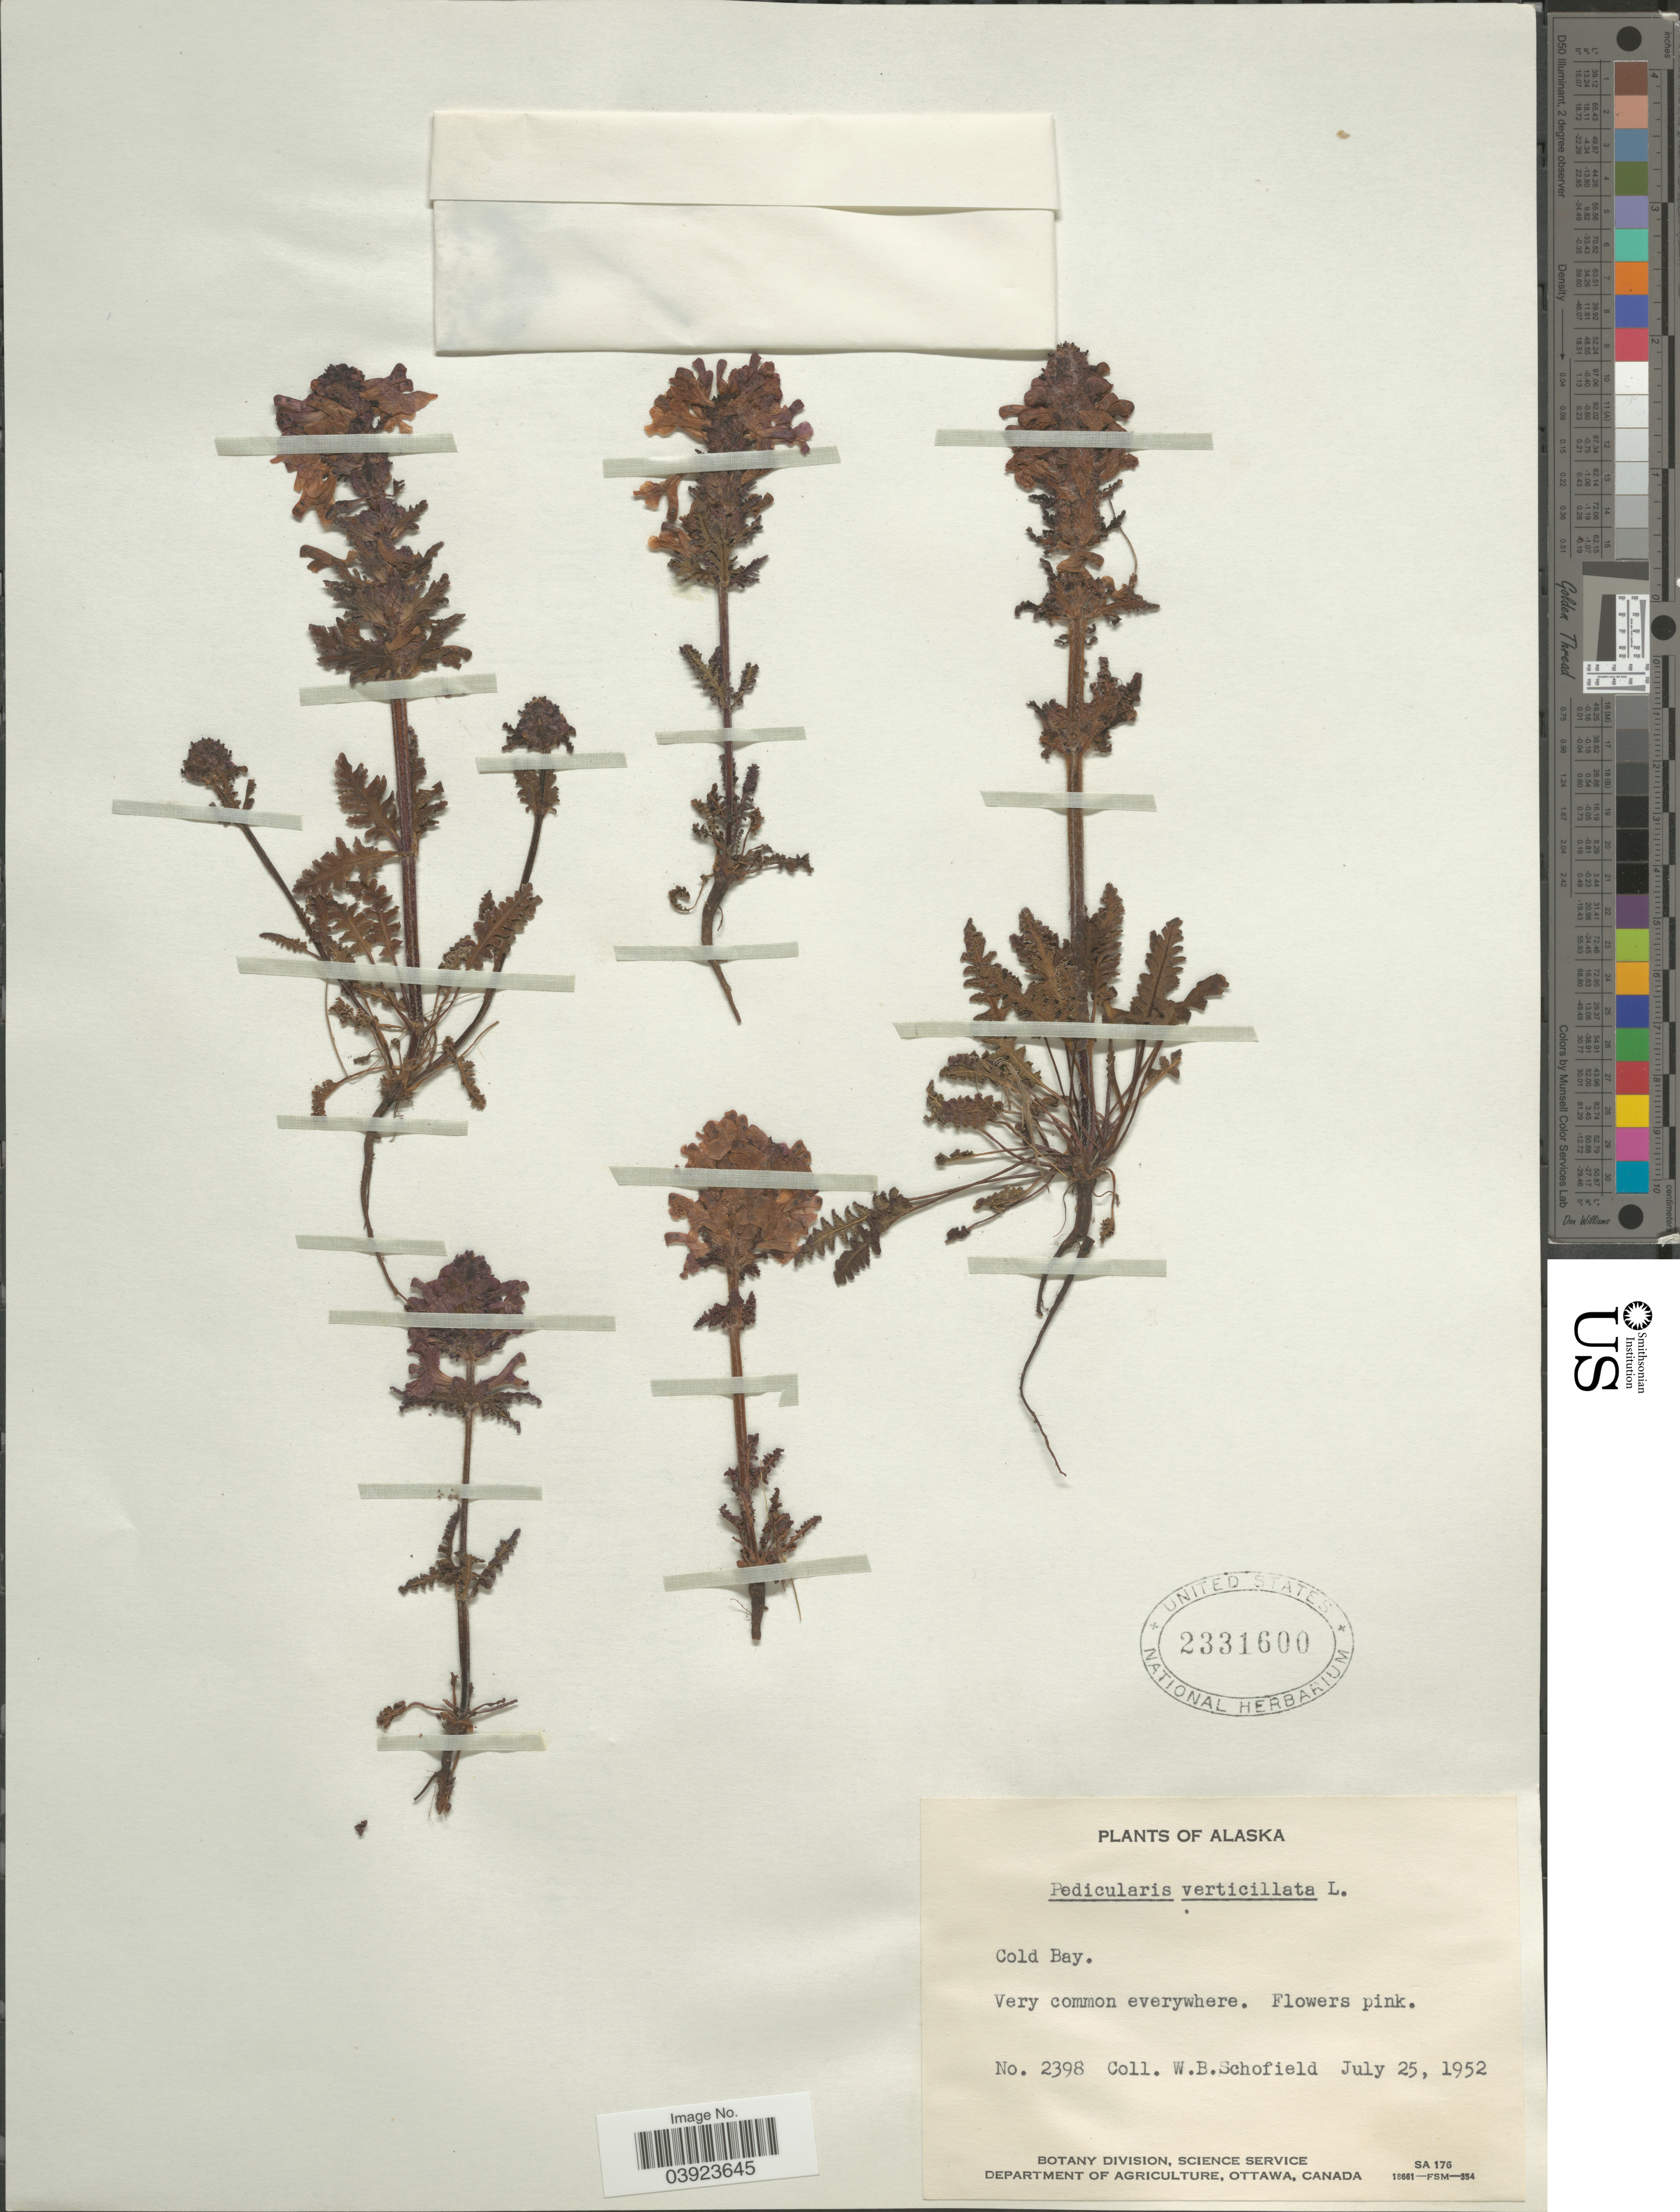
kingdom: Plantae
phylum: Tracheophyta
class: Magnoliopsida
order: Lamiales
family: Orobanchaceae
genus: Pedicularis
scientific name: Pedicularis verticillata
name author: L.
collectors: W. Schofield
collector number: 2398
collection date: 1952-07-25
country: United States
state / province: Alaska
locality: Cold Bay.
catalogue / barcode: US 2331600